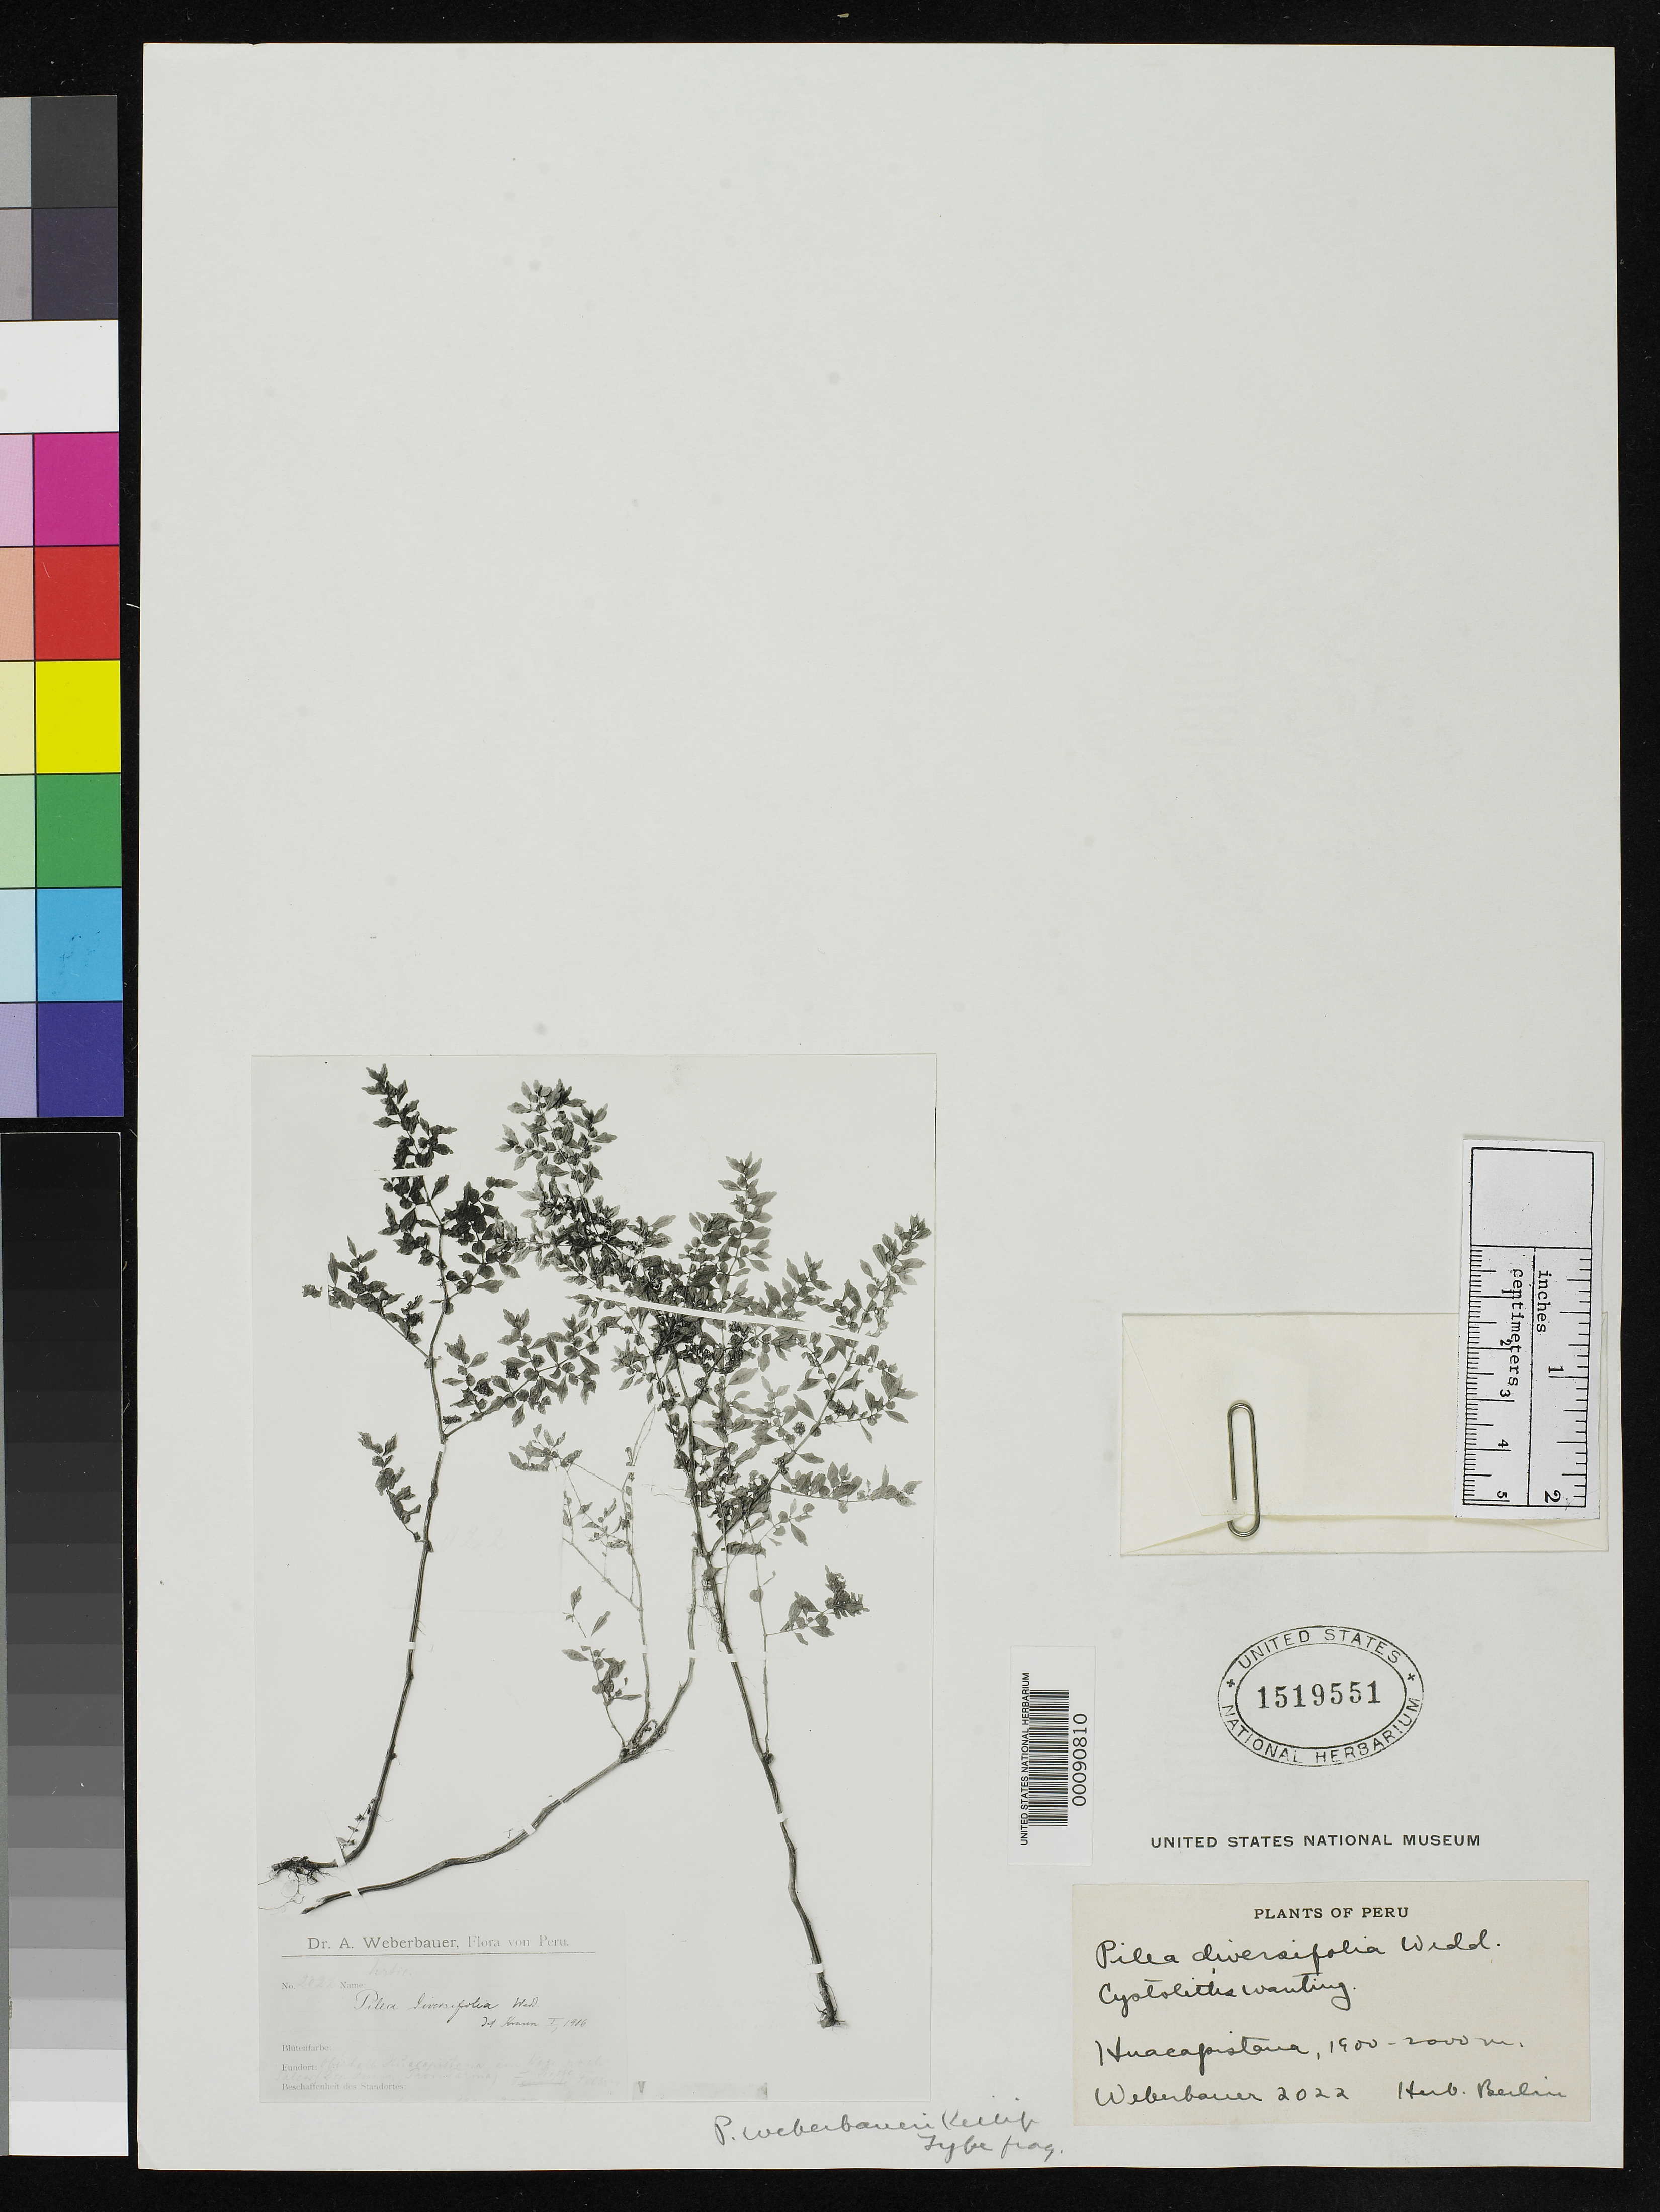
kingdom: Plantae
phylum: Tracheophyta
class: Magnoliopsida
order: Rosales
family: Urticaceae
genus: Pilea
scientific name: Pilea weberbaueri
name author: Killip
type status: Type Fragment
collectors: A. Weberbauer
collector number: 2022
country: Peru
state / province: Junín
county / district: Tarma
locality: Palca.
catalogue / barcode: US 1519551